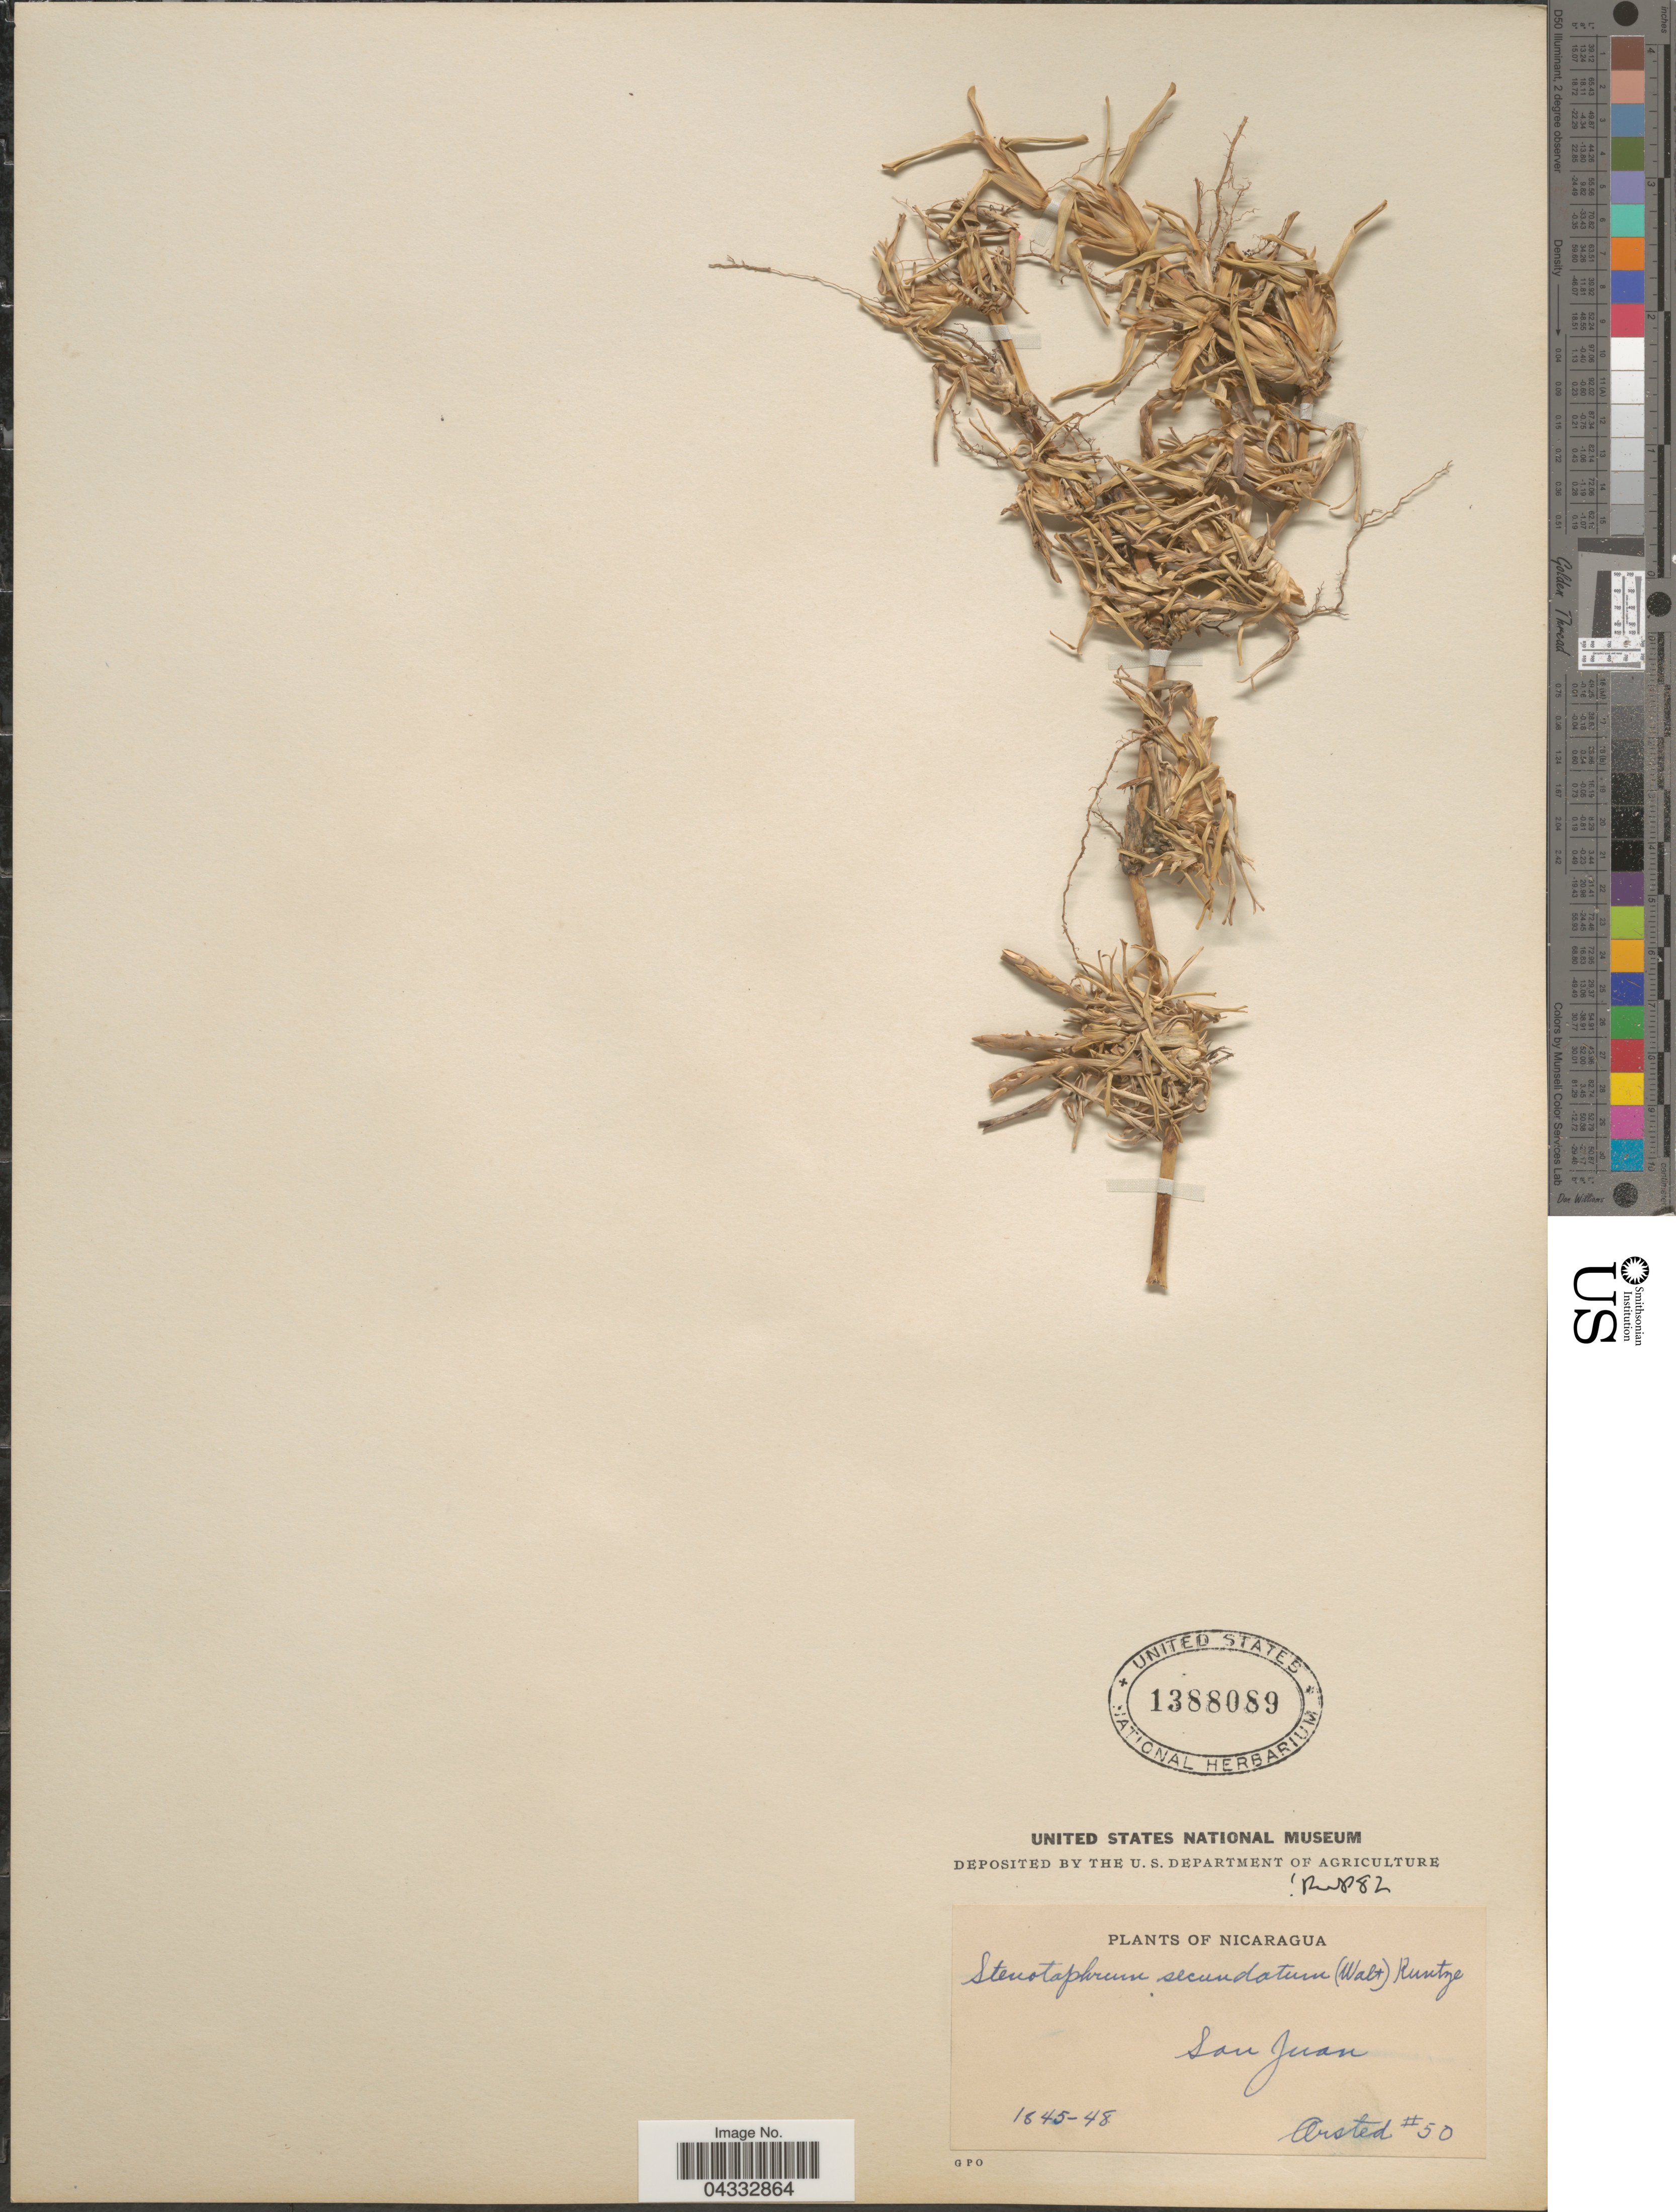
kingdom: Plantae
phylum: Tracheophyta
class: Liliopsida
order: Poales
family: Poaceae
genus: Stenotaphrum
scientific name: Stenotaphrum secundatum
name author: (Walter) Kuntze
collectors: Ørsted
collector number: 50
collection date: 1845/1848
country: Nicaragua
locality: San Juan.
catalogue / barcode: US 1388089